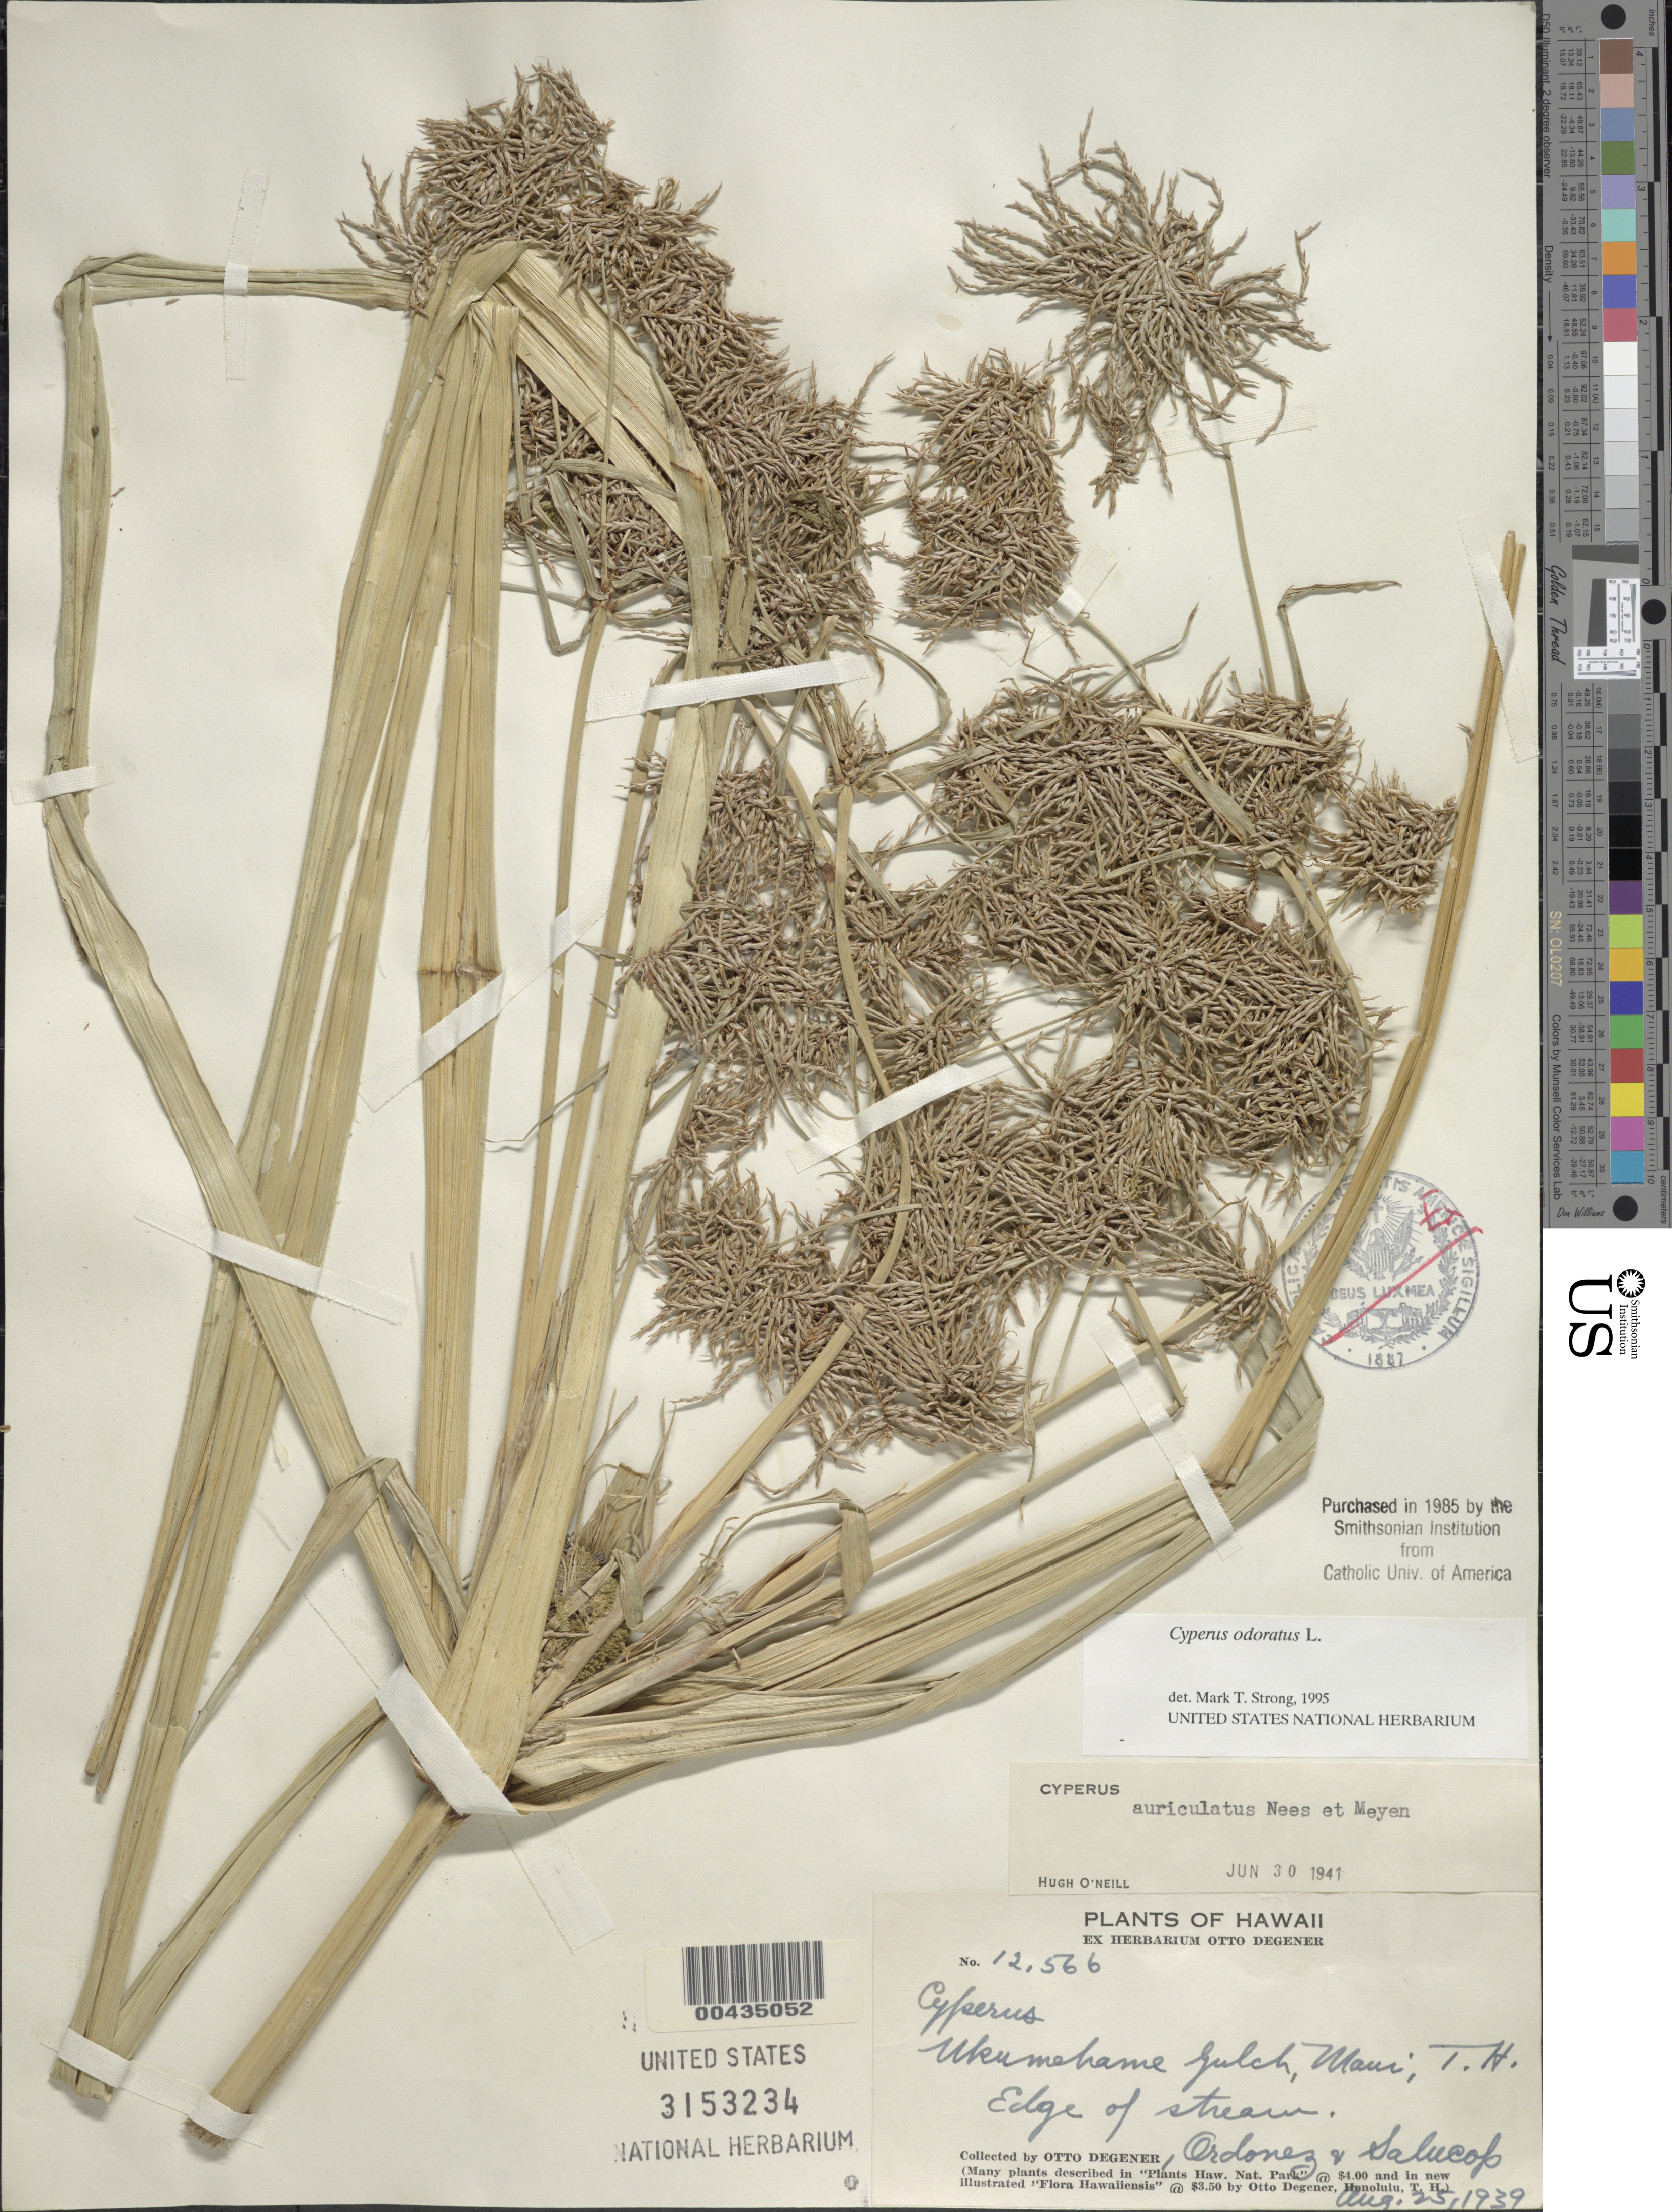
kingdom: Plantae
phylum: Tracheophyta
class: Liliopsida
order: Poales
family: Cyperaceae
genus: Cyperus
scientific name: Cyperus prescottianus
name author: Hook. & Arn.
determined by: Wagner, W. L., (BOT), Smithsonian Institution - National Museum of Natural History (UNITED STATES)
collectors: O. Degener, Ordonez & -- Salucop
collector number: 12566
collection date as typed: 25 Aug 1939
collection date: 1939-08-25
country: United States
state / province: Hawaii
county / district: Maui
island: Maui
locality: Ukumehame Gulch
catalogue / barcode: US 3153234